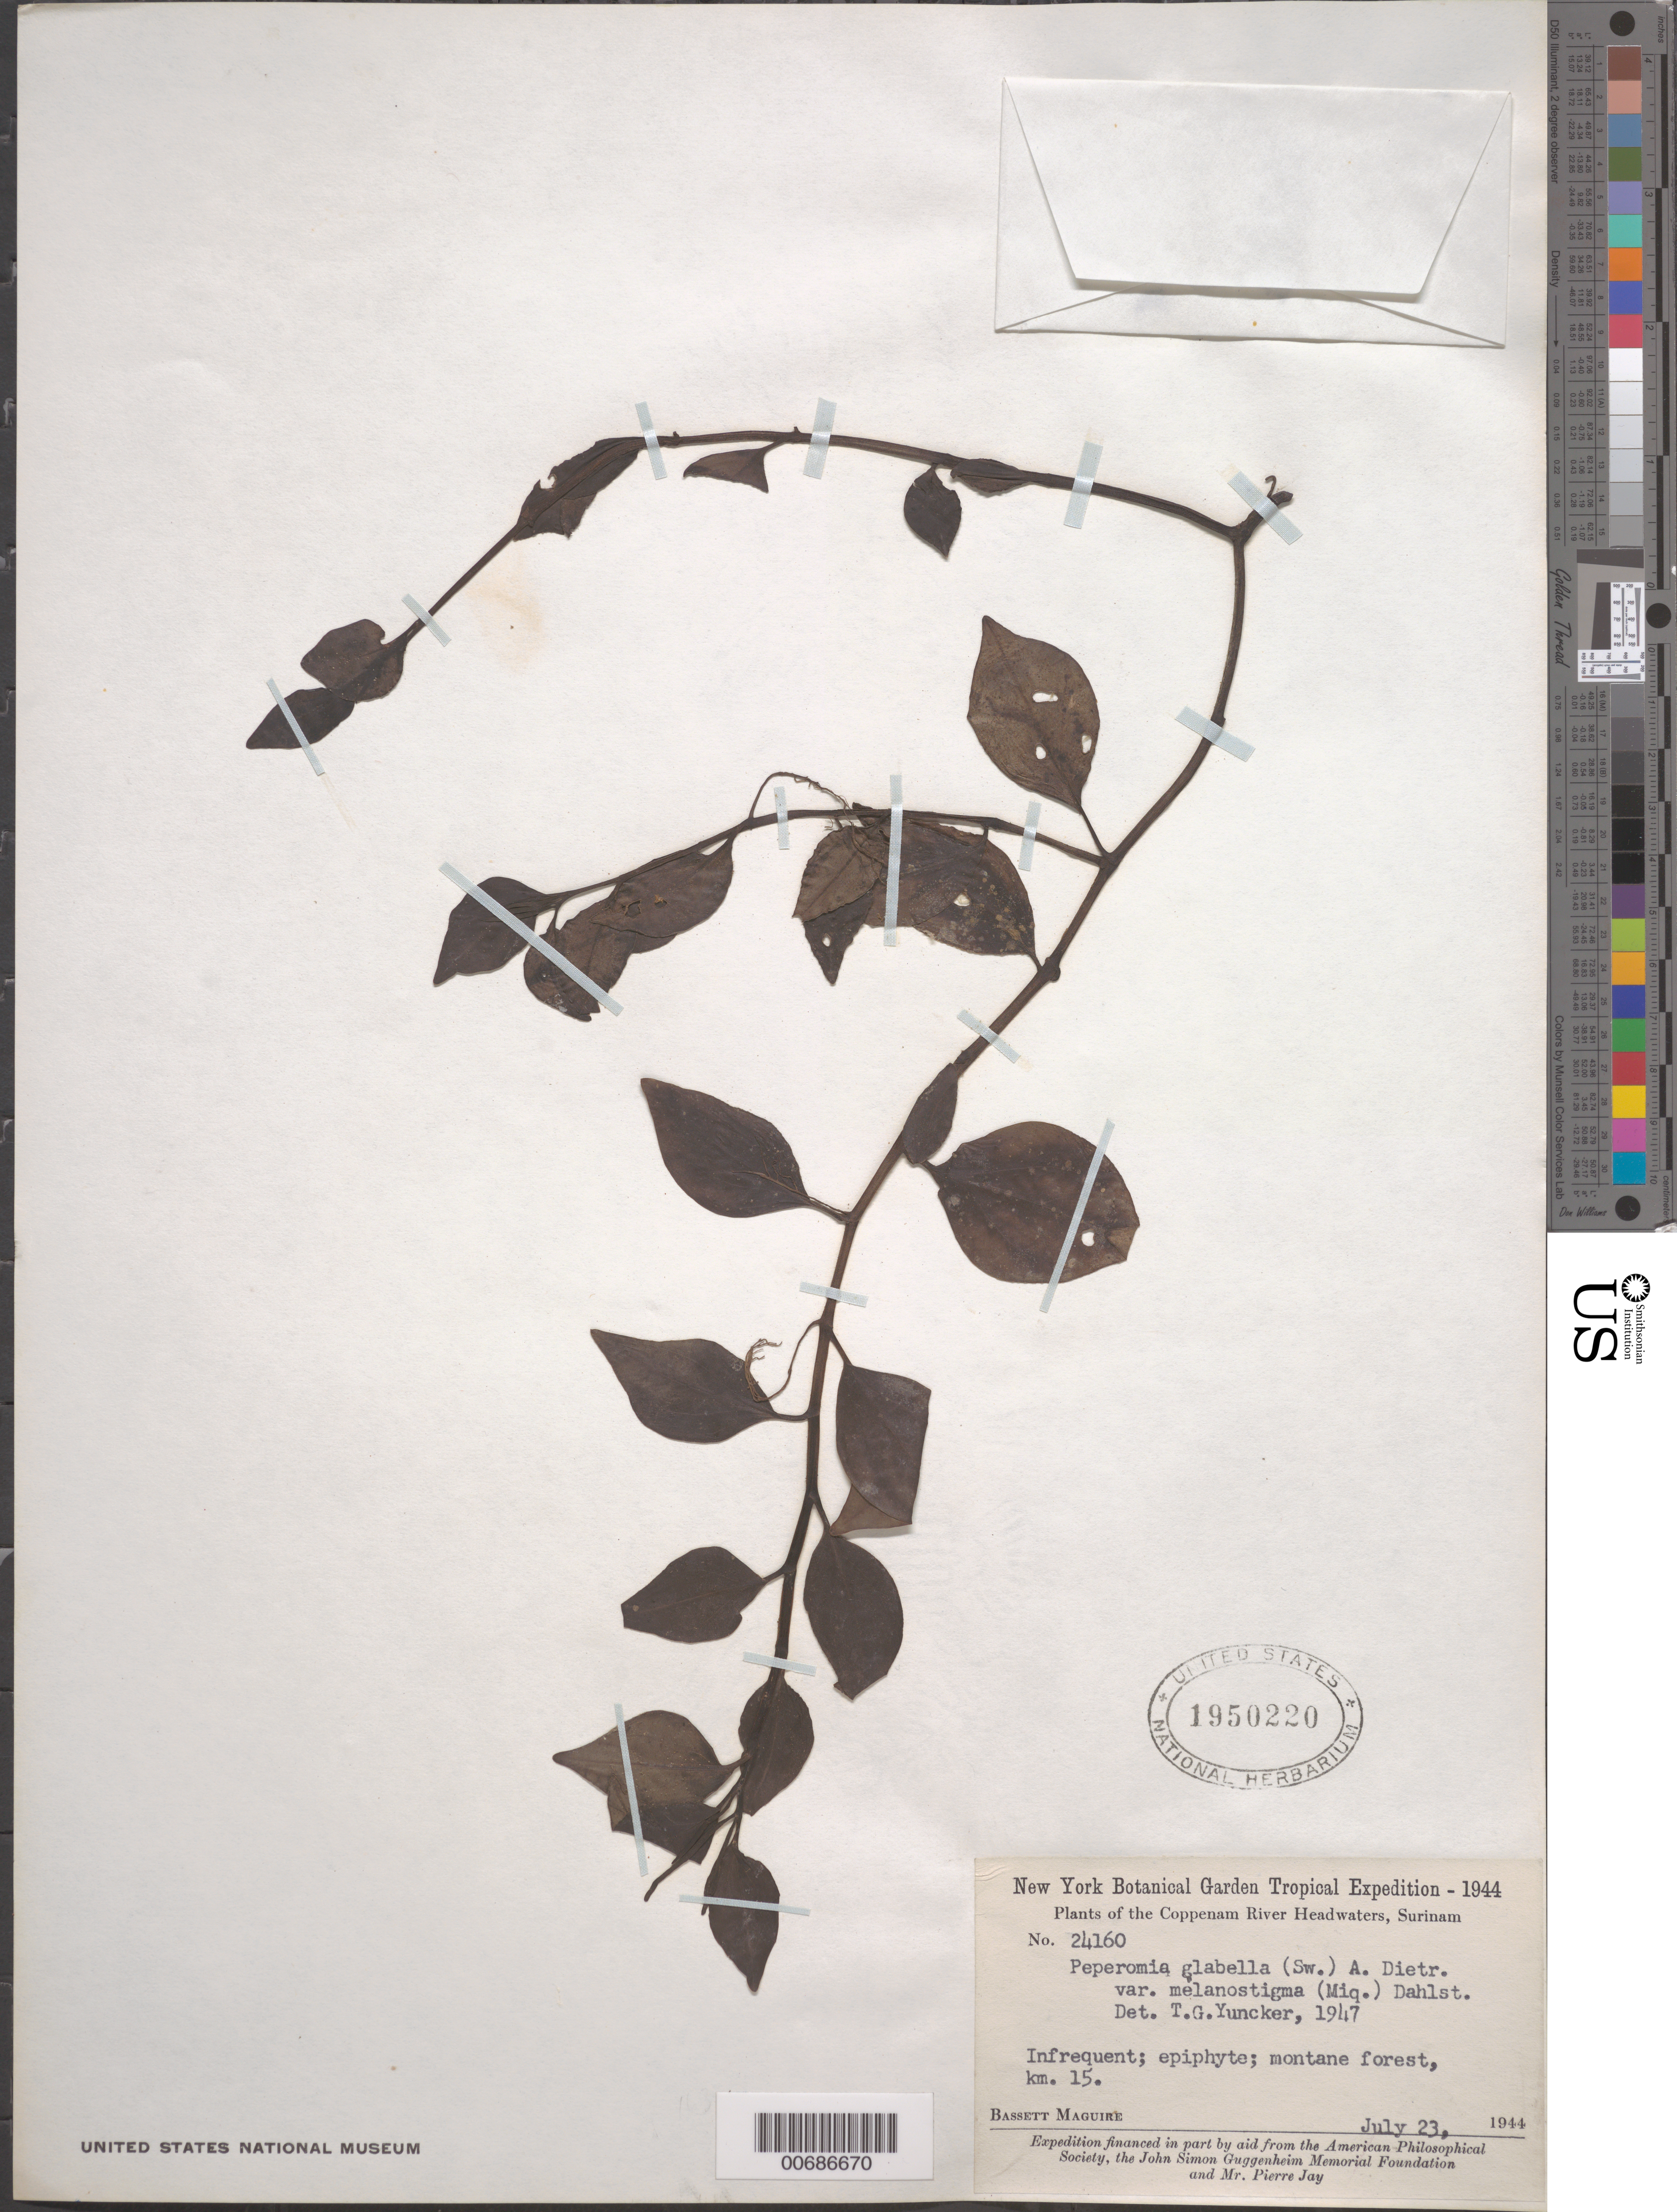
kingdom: Plantae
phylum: Tracheophyta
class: Magnoliopsida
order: Piperales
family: Piperaceae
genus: Peperomia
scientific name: Peperomia glabella var. melanostigma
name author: (Miq.) Dahlst.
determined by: Yuncker, T. G.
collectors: B. Maguire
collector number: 24160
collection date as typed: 23-Jul-44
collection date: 1944-07-23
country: Suriname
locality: Coppename Headwaters, km 15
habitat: Montane forest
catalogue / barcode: US 1950220